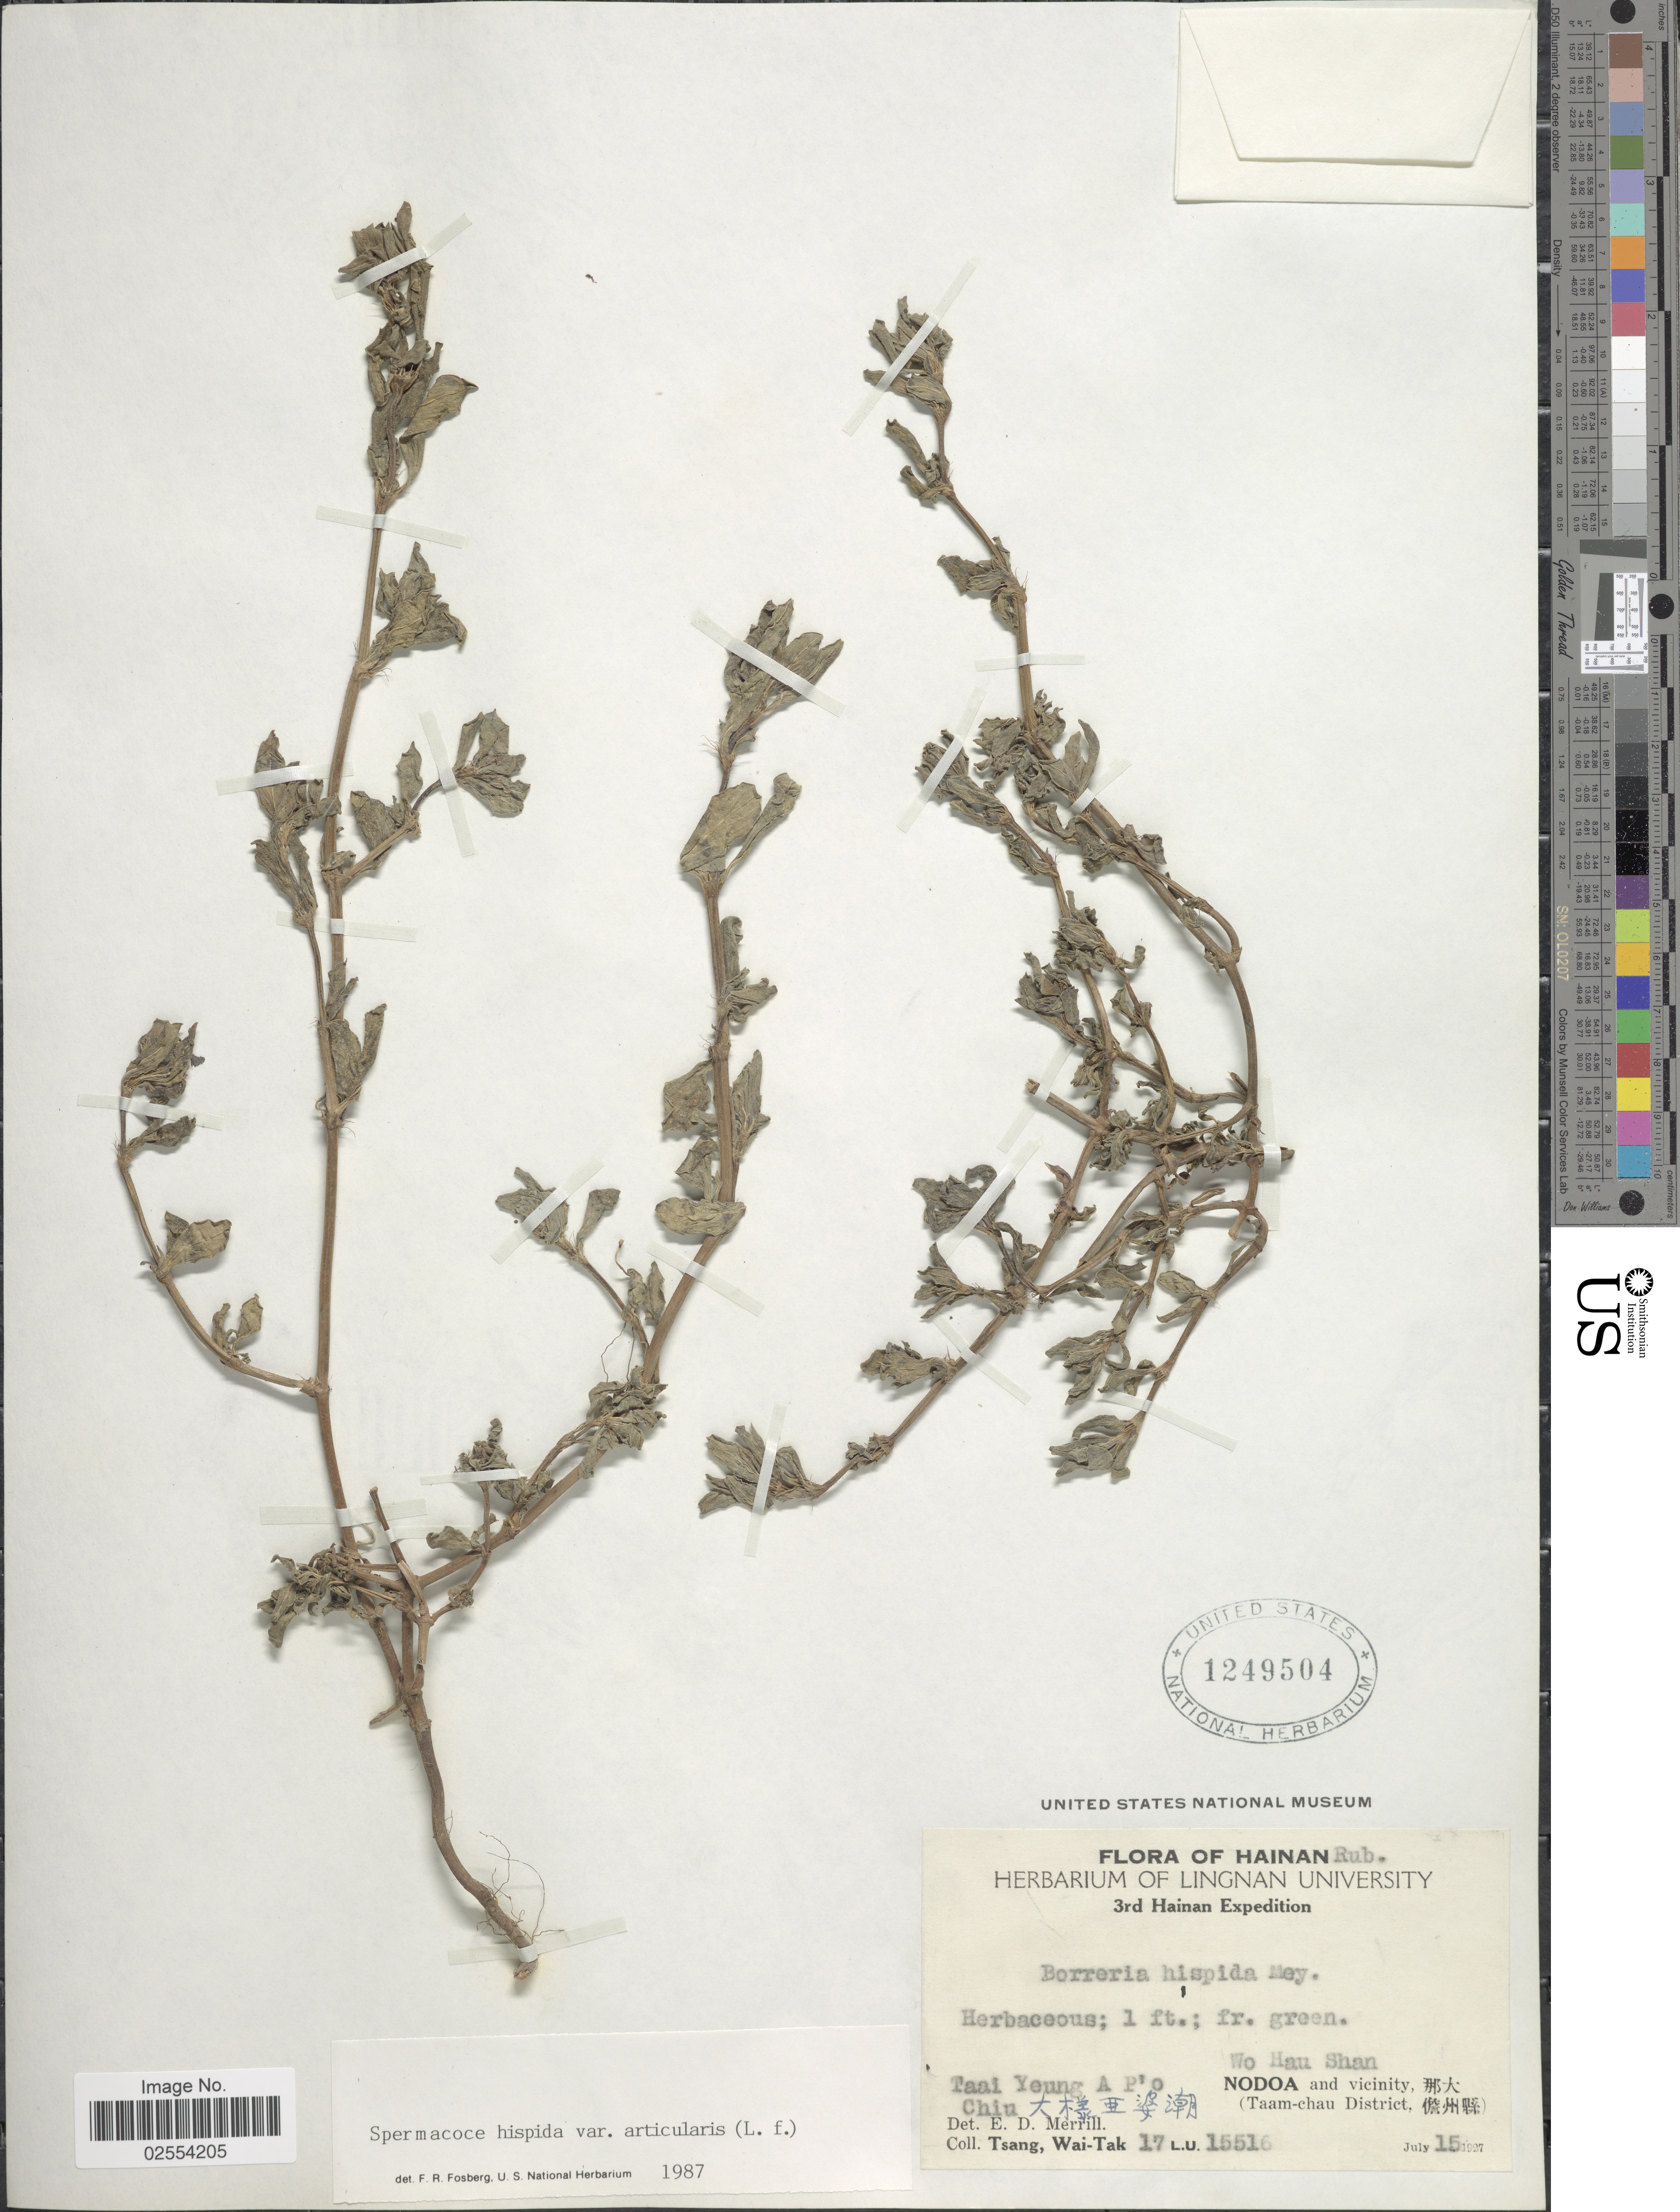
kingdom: Plantae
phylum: Tracheophyta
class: Magnoliopsida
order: Gentianales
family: Rubiaceae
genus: Spermacoce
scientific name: Spermacoce articularis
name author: L. f.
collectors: W. T. Tsang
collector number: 17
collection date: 1927-07-15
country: China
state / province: Hainan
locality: Wo Hau Shan, Taai Yeung A P'o, Chiu, Nodoa and vicinity, (Taam-chau District)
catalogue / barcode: US 1249504